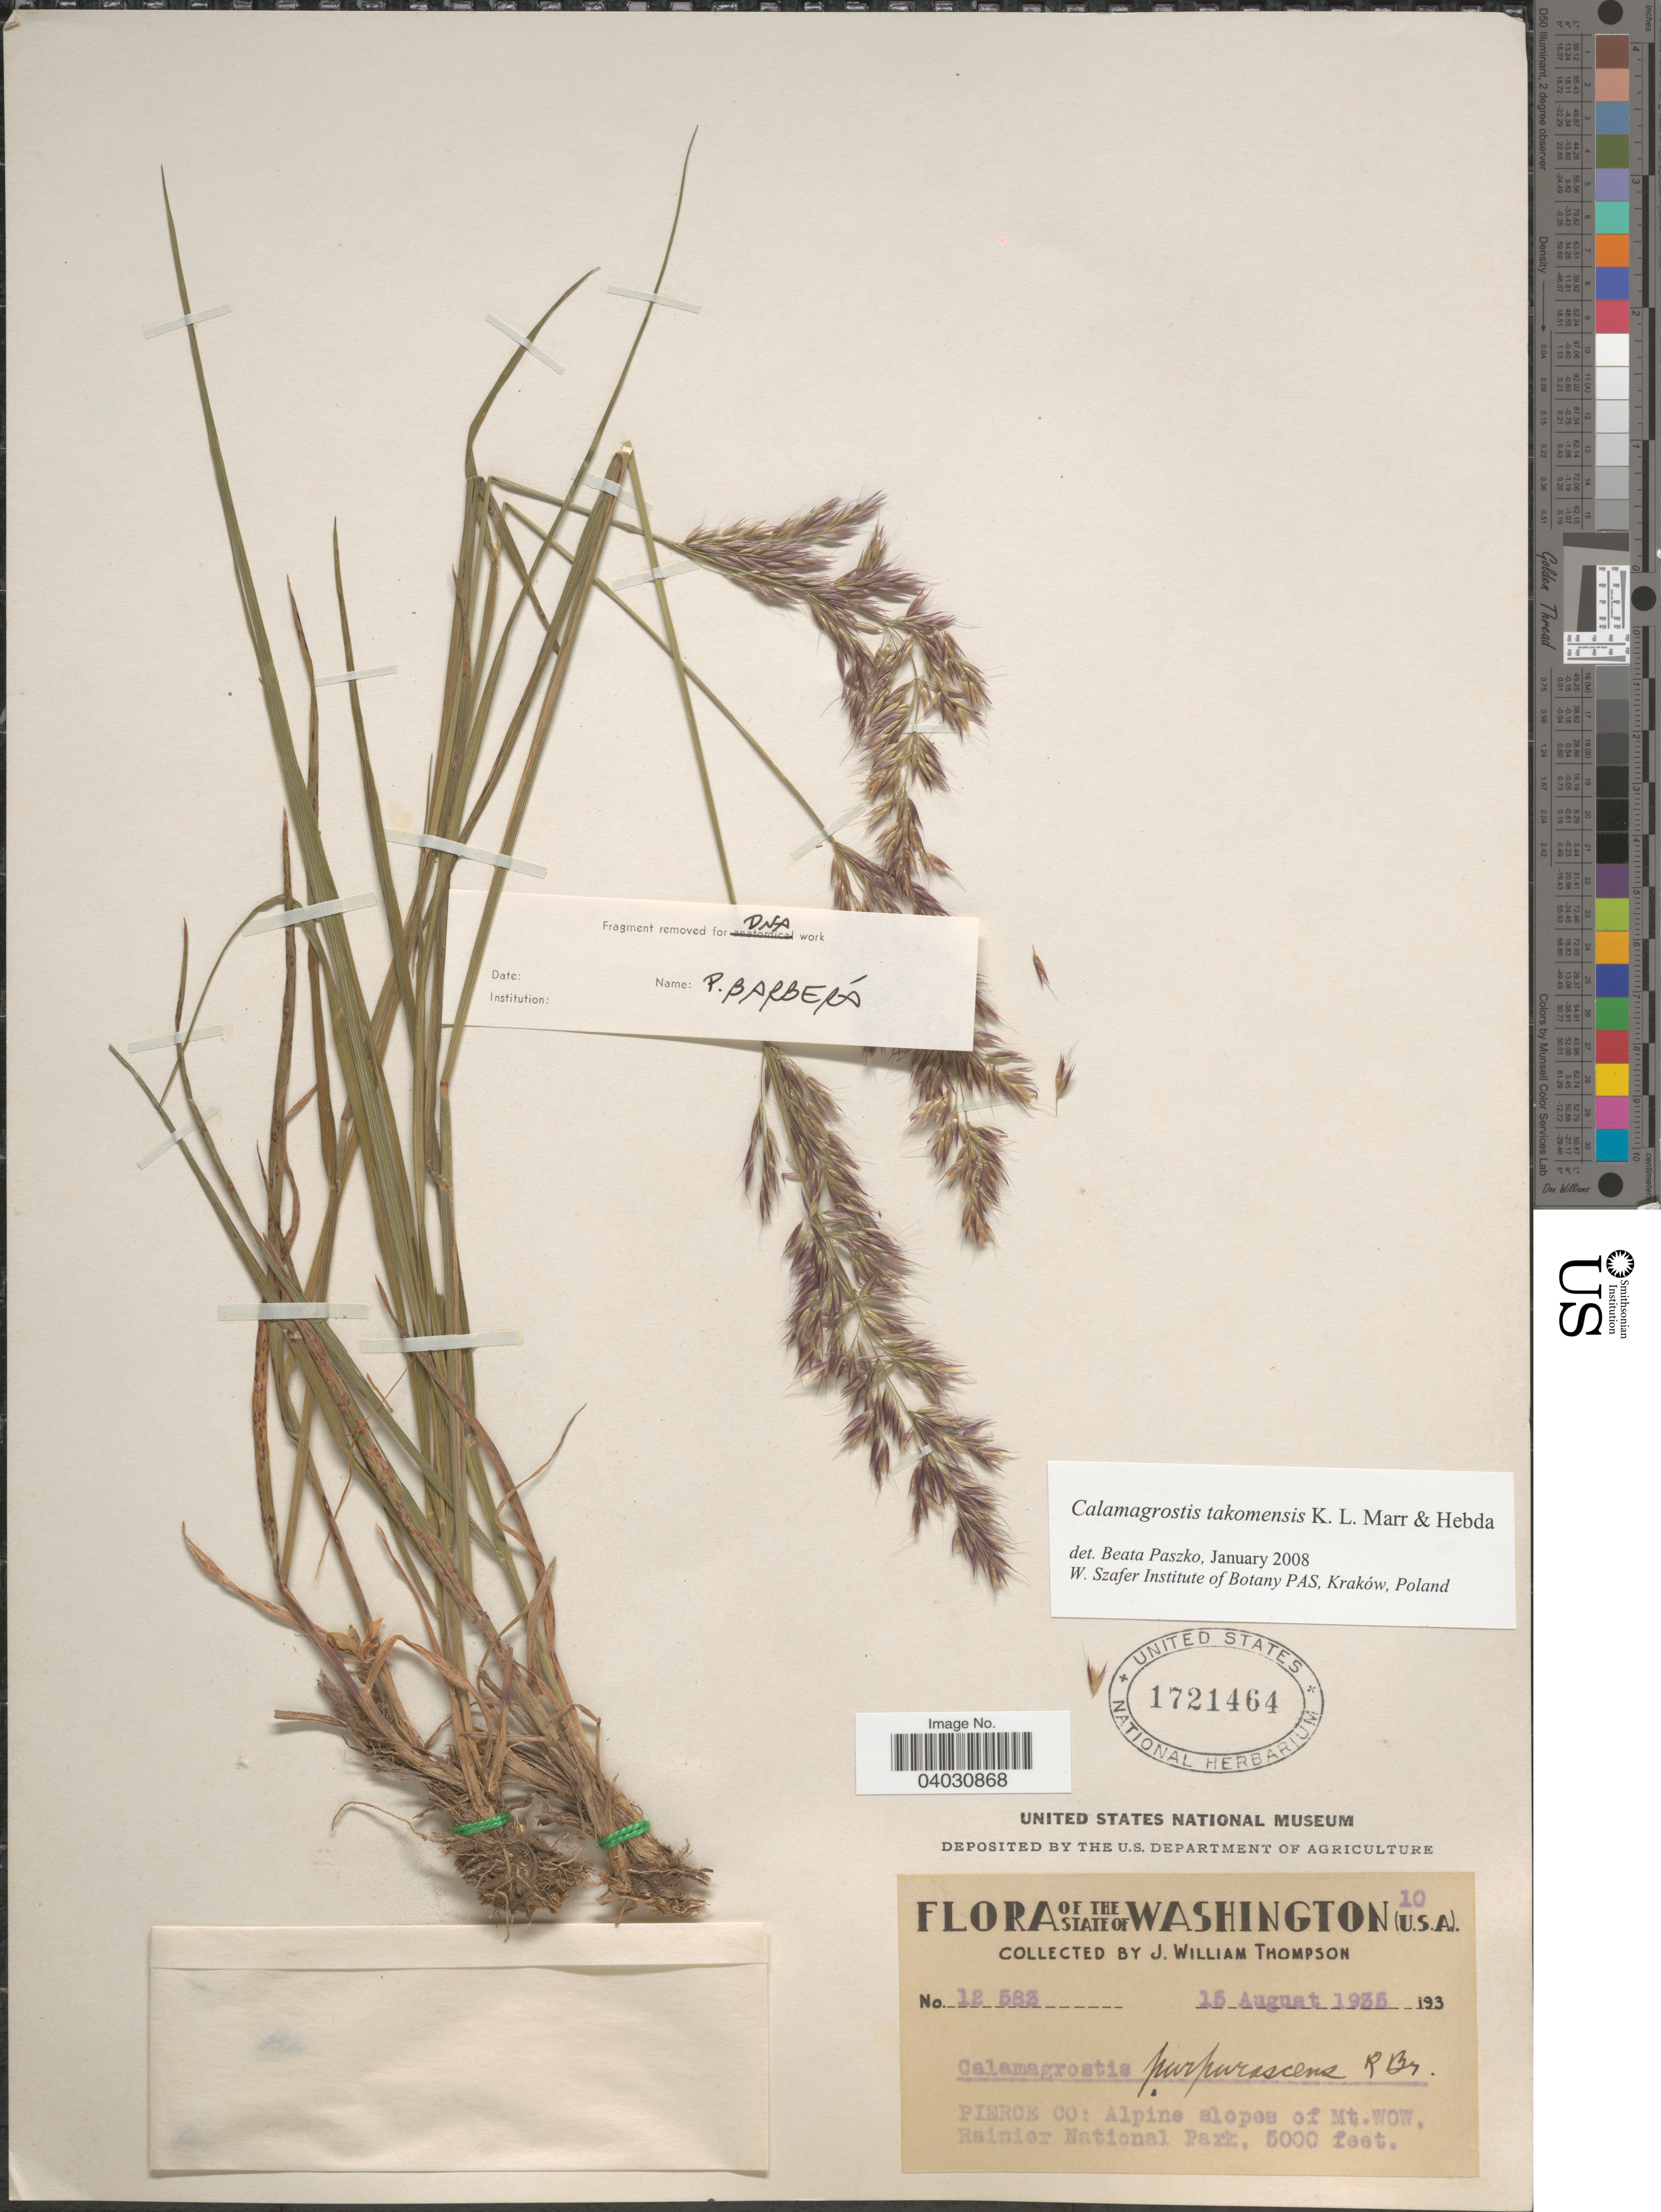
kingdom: Plantae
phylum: Tracheophyta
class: Liliopsida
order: Poales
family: Poaceae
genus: Calamagrostis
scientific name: Calamagrostis tacomensis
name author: K. Marr & Hebda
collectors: J. W. Thompson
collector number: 12583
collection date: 1935-08-15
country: United States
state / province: Washington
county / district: Pierce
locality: Pierce Co: Alpine slopes of Mt. Wow, Rainier National Park.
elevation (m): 1524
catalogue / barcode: US 1721464